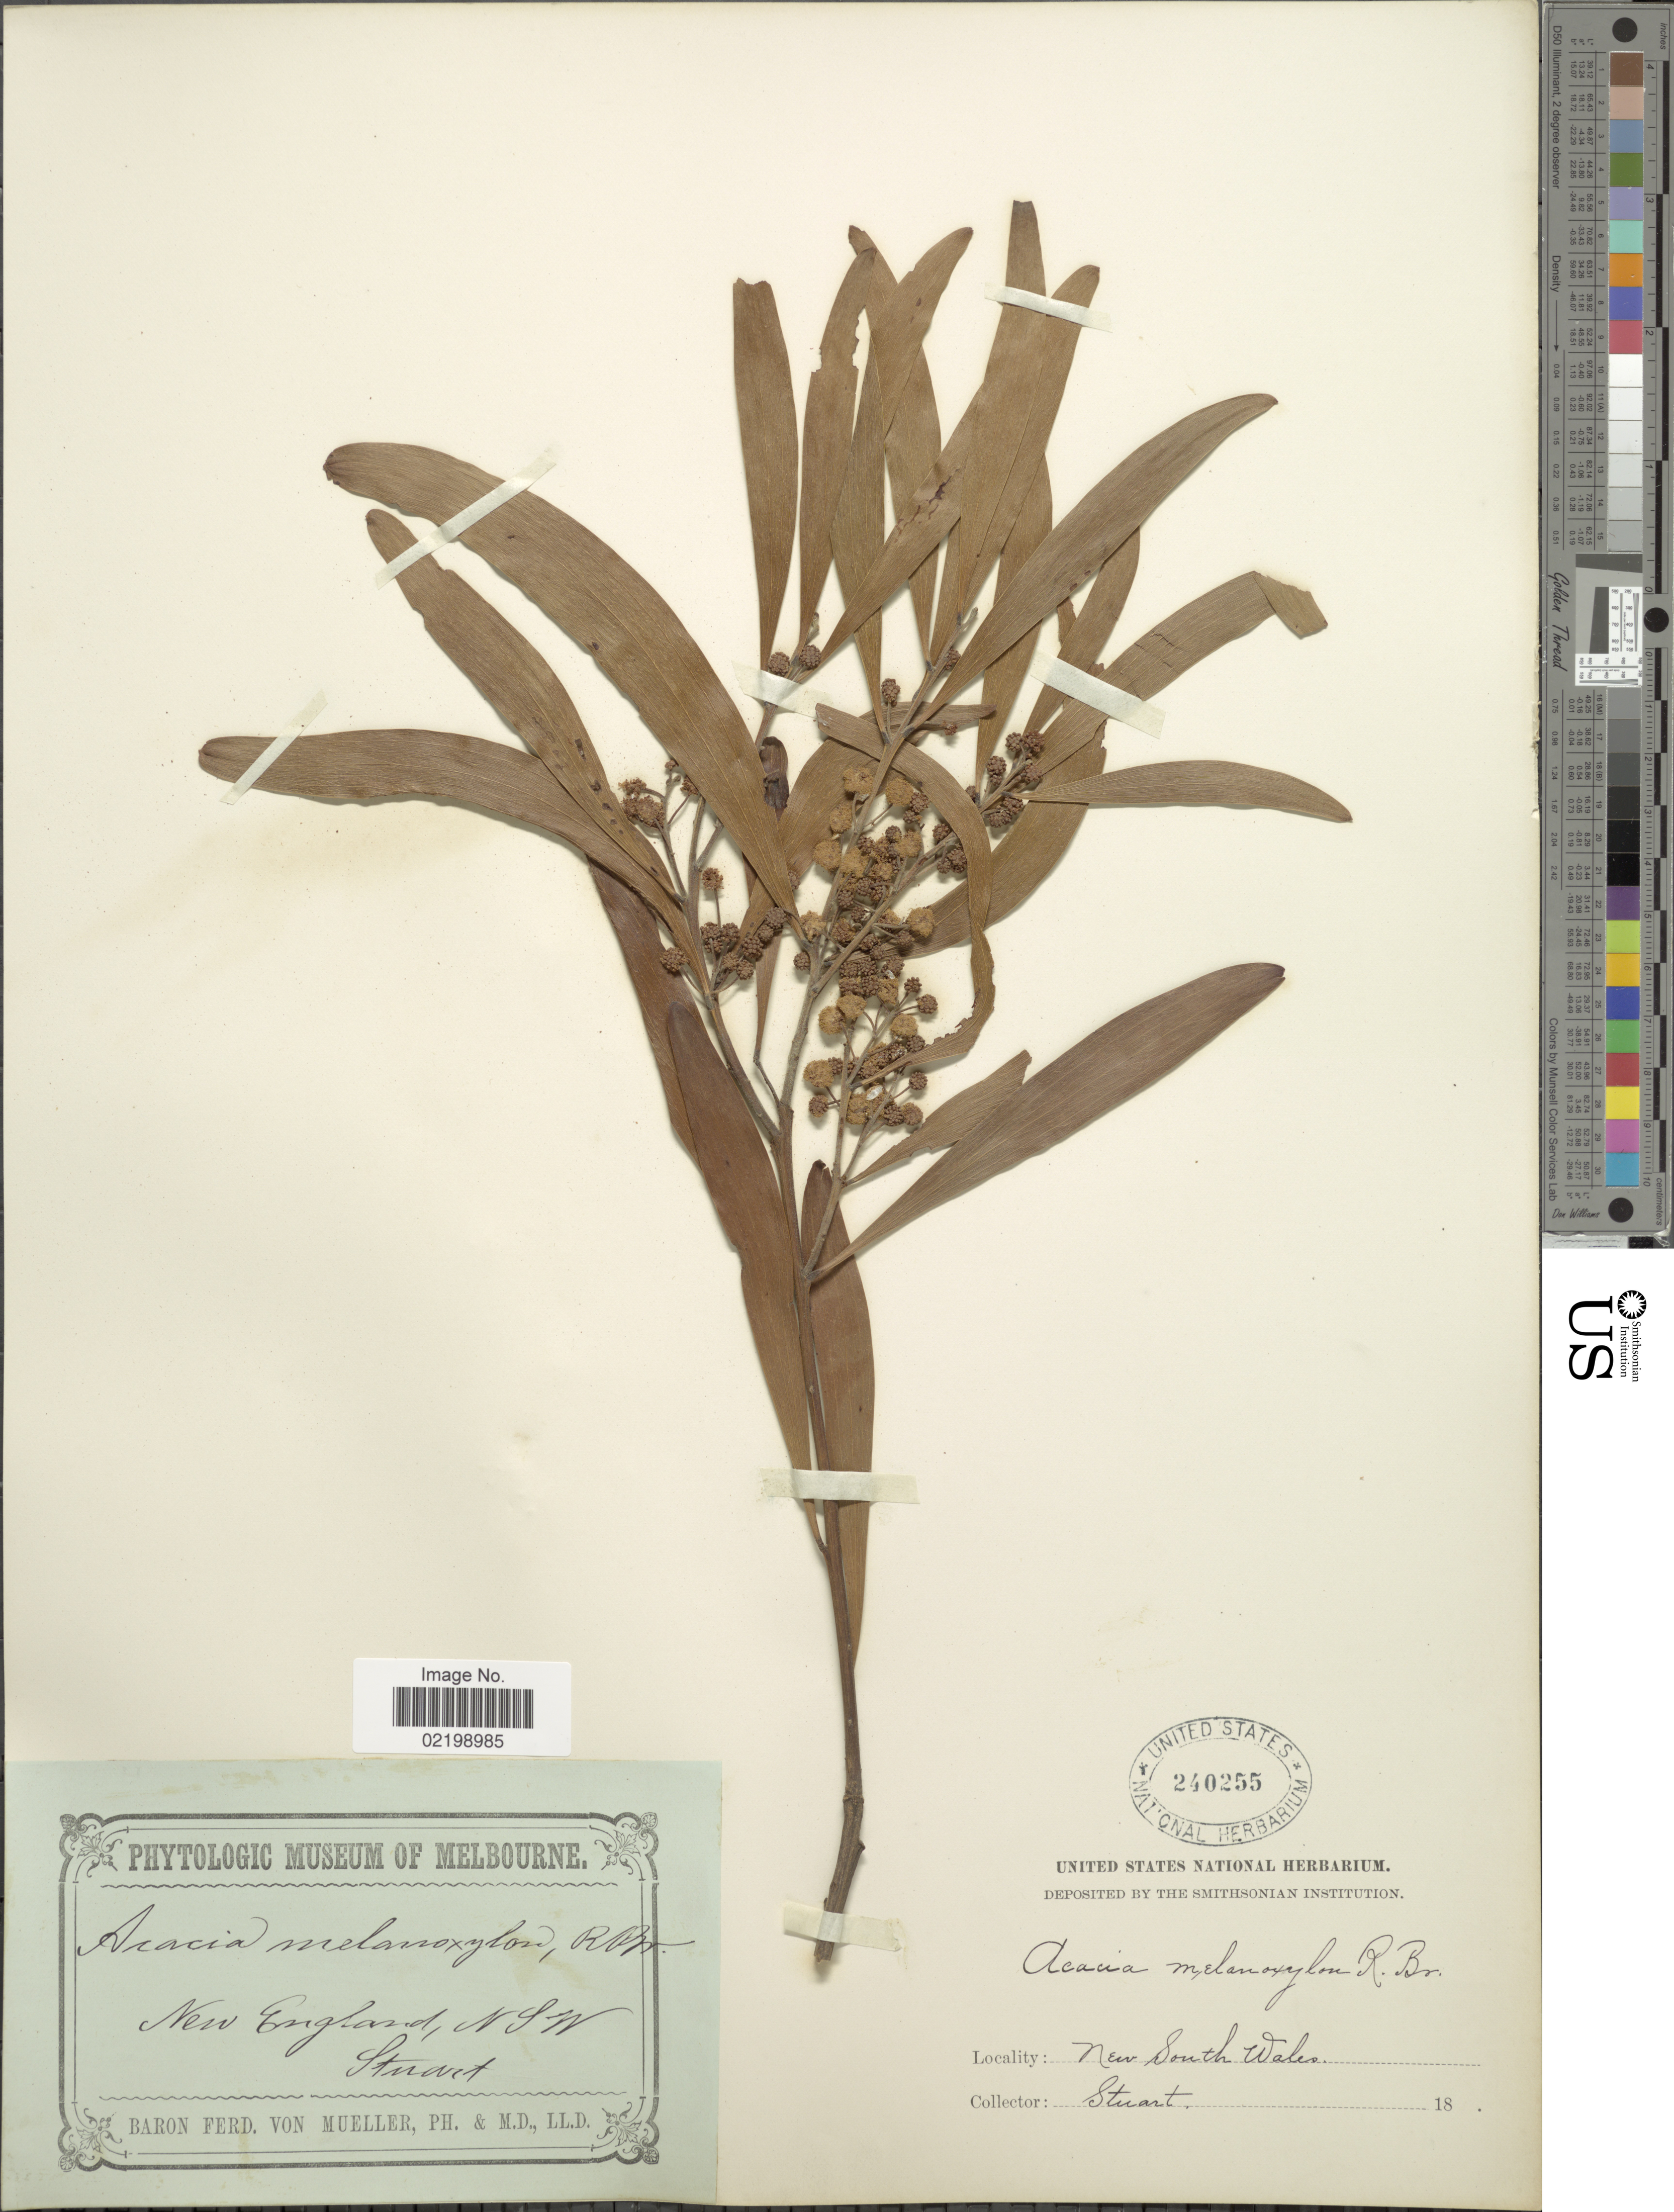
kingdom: Plantae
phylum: Tracheophyta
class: Magnoliopsida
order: Fabales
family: Fabaceae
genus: Acacia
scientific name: Acacia melanoxylon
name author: R. Br.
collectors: Stuart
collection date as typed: Transcribed d/m/y: //18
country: Australia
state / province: New South Wales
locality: New England, N.S.W.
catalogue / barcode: US 240255